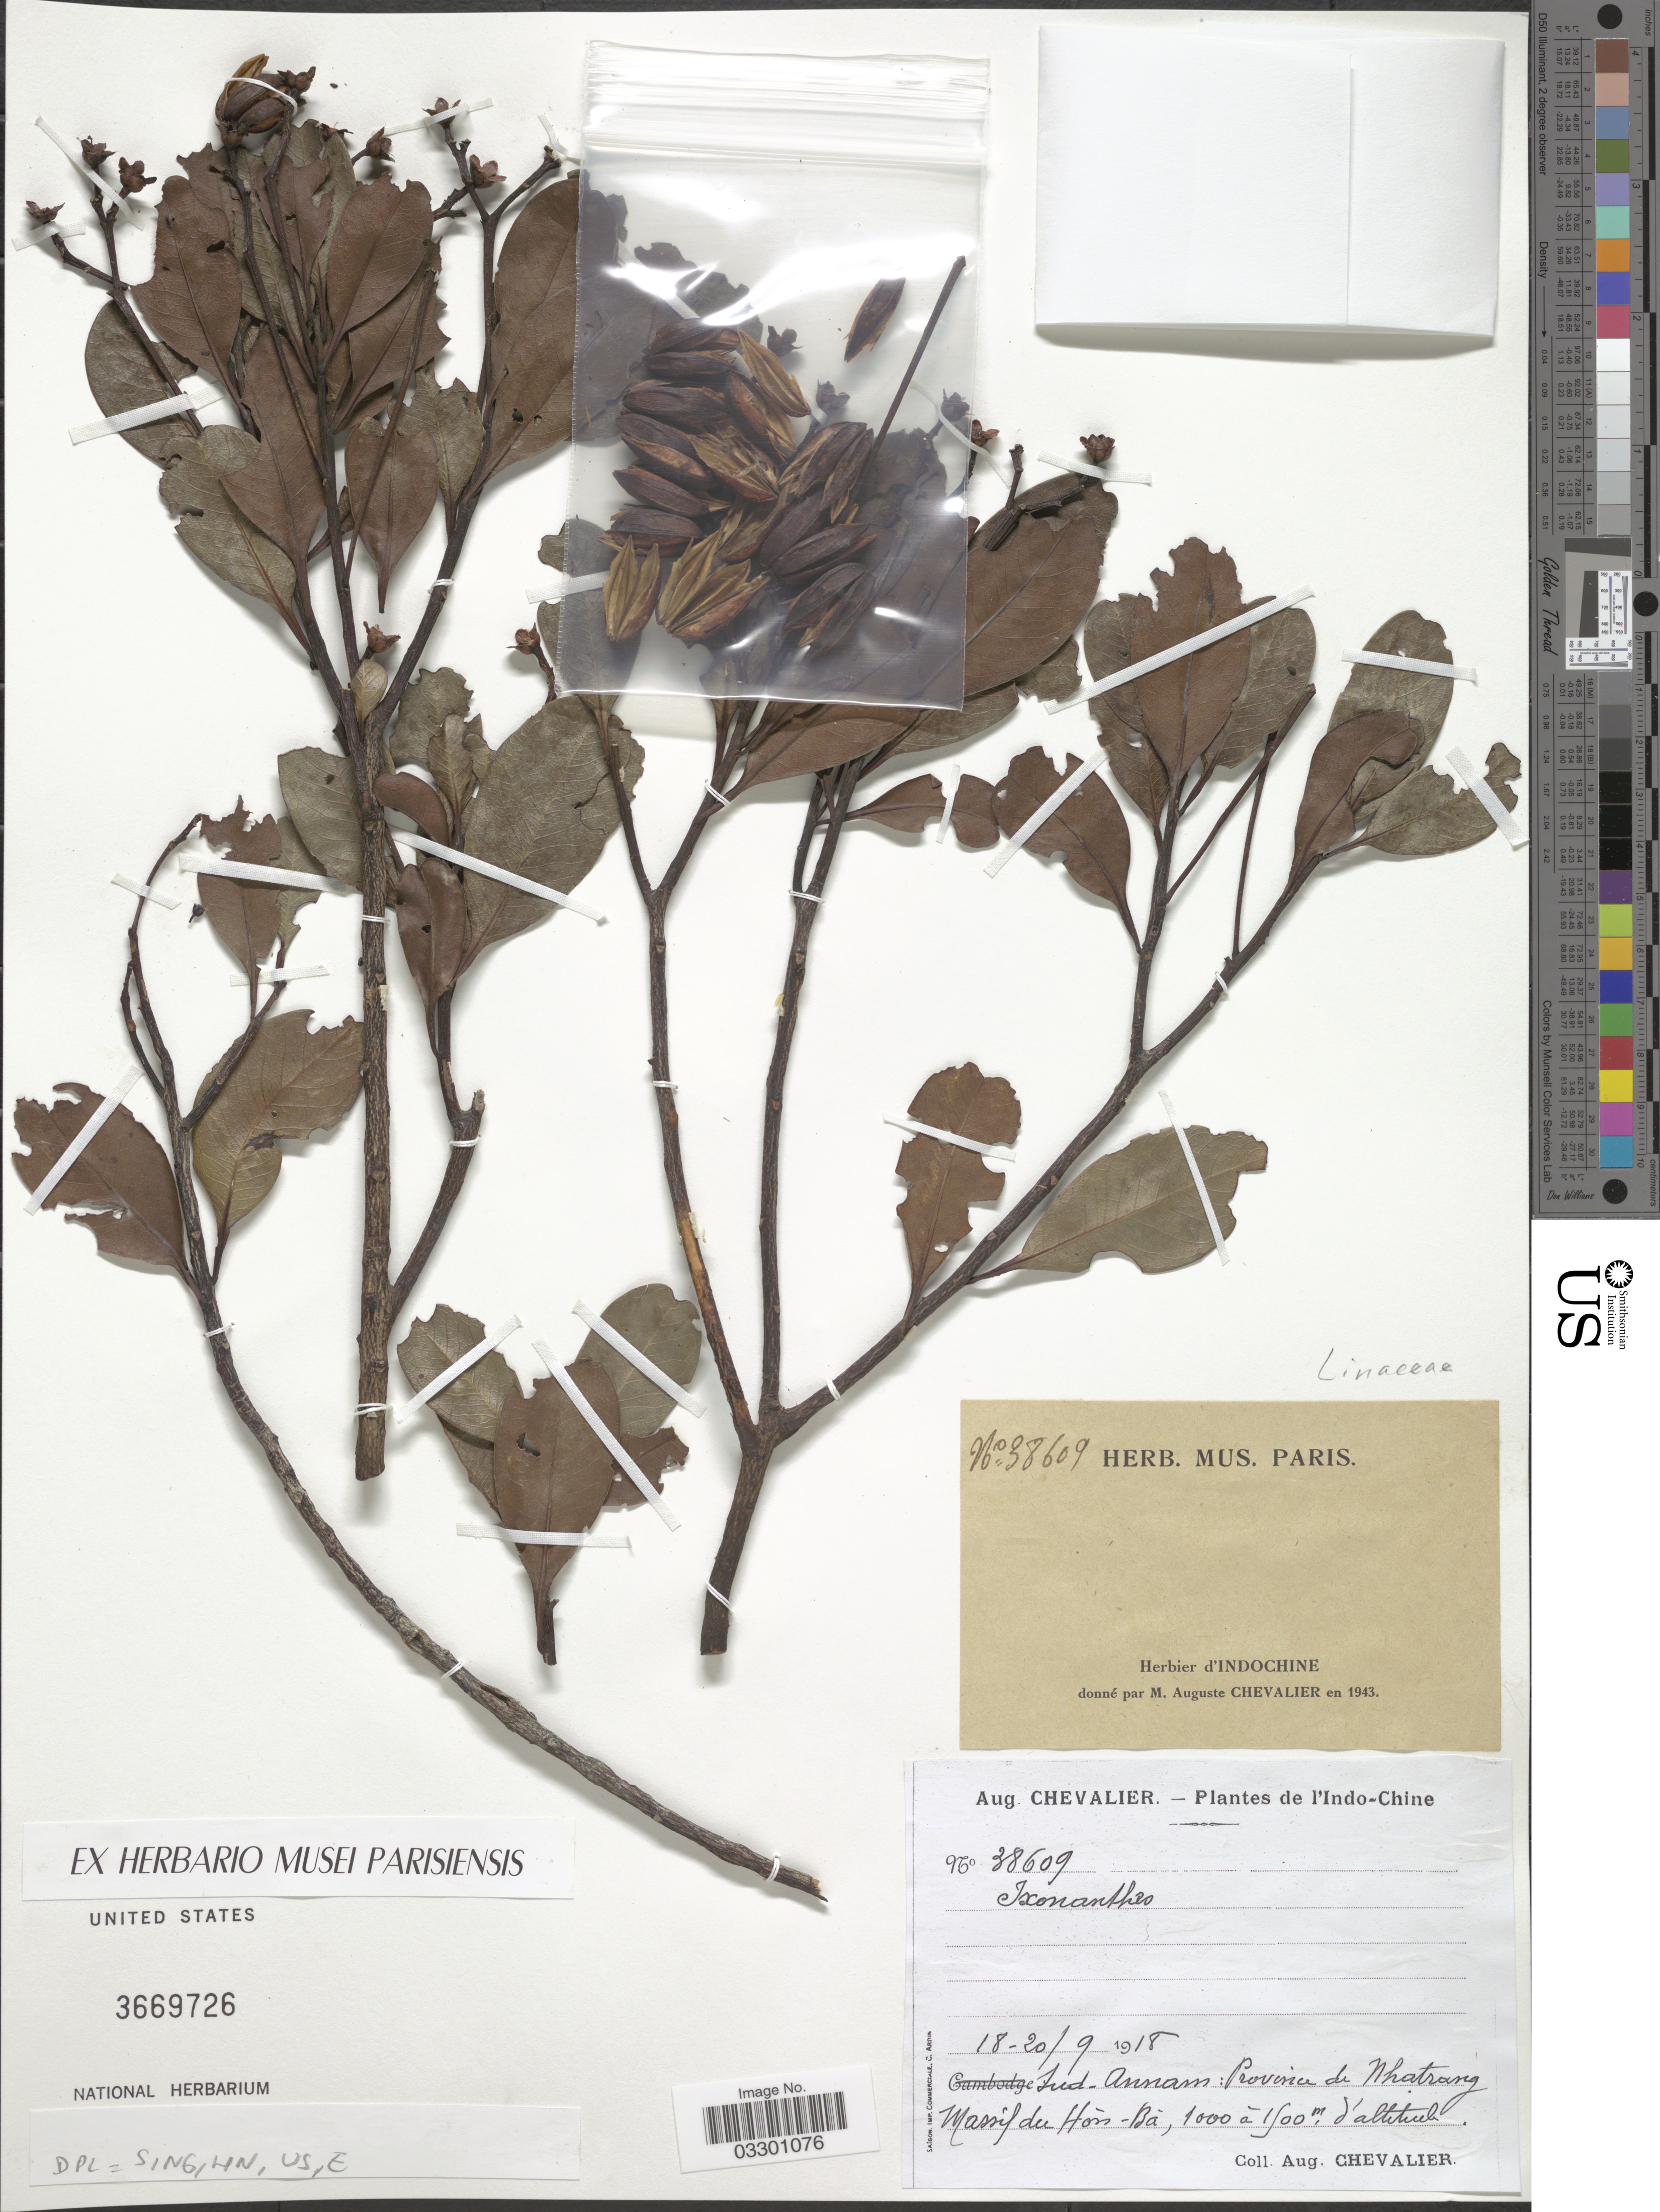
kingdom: Plantae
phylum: Tracheophyta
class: Magnoliopsida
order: Malpighiales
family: Ixonanthaceae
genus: Ixonanthes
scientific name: Ixonanthes sp.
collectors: A. J. Chevalier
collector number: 38609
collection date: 1918-09-18/1918-09-20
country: Vietnam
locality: Indo-Chine. Sud-Annam: Province de Nhatrang. Massif du Hois [interpreted]-Bá.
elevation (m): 1000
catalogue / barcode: US 3669726